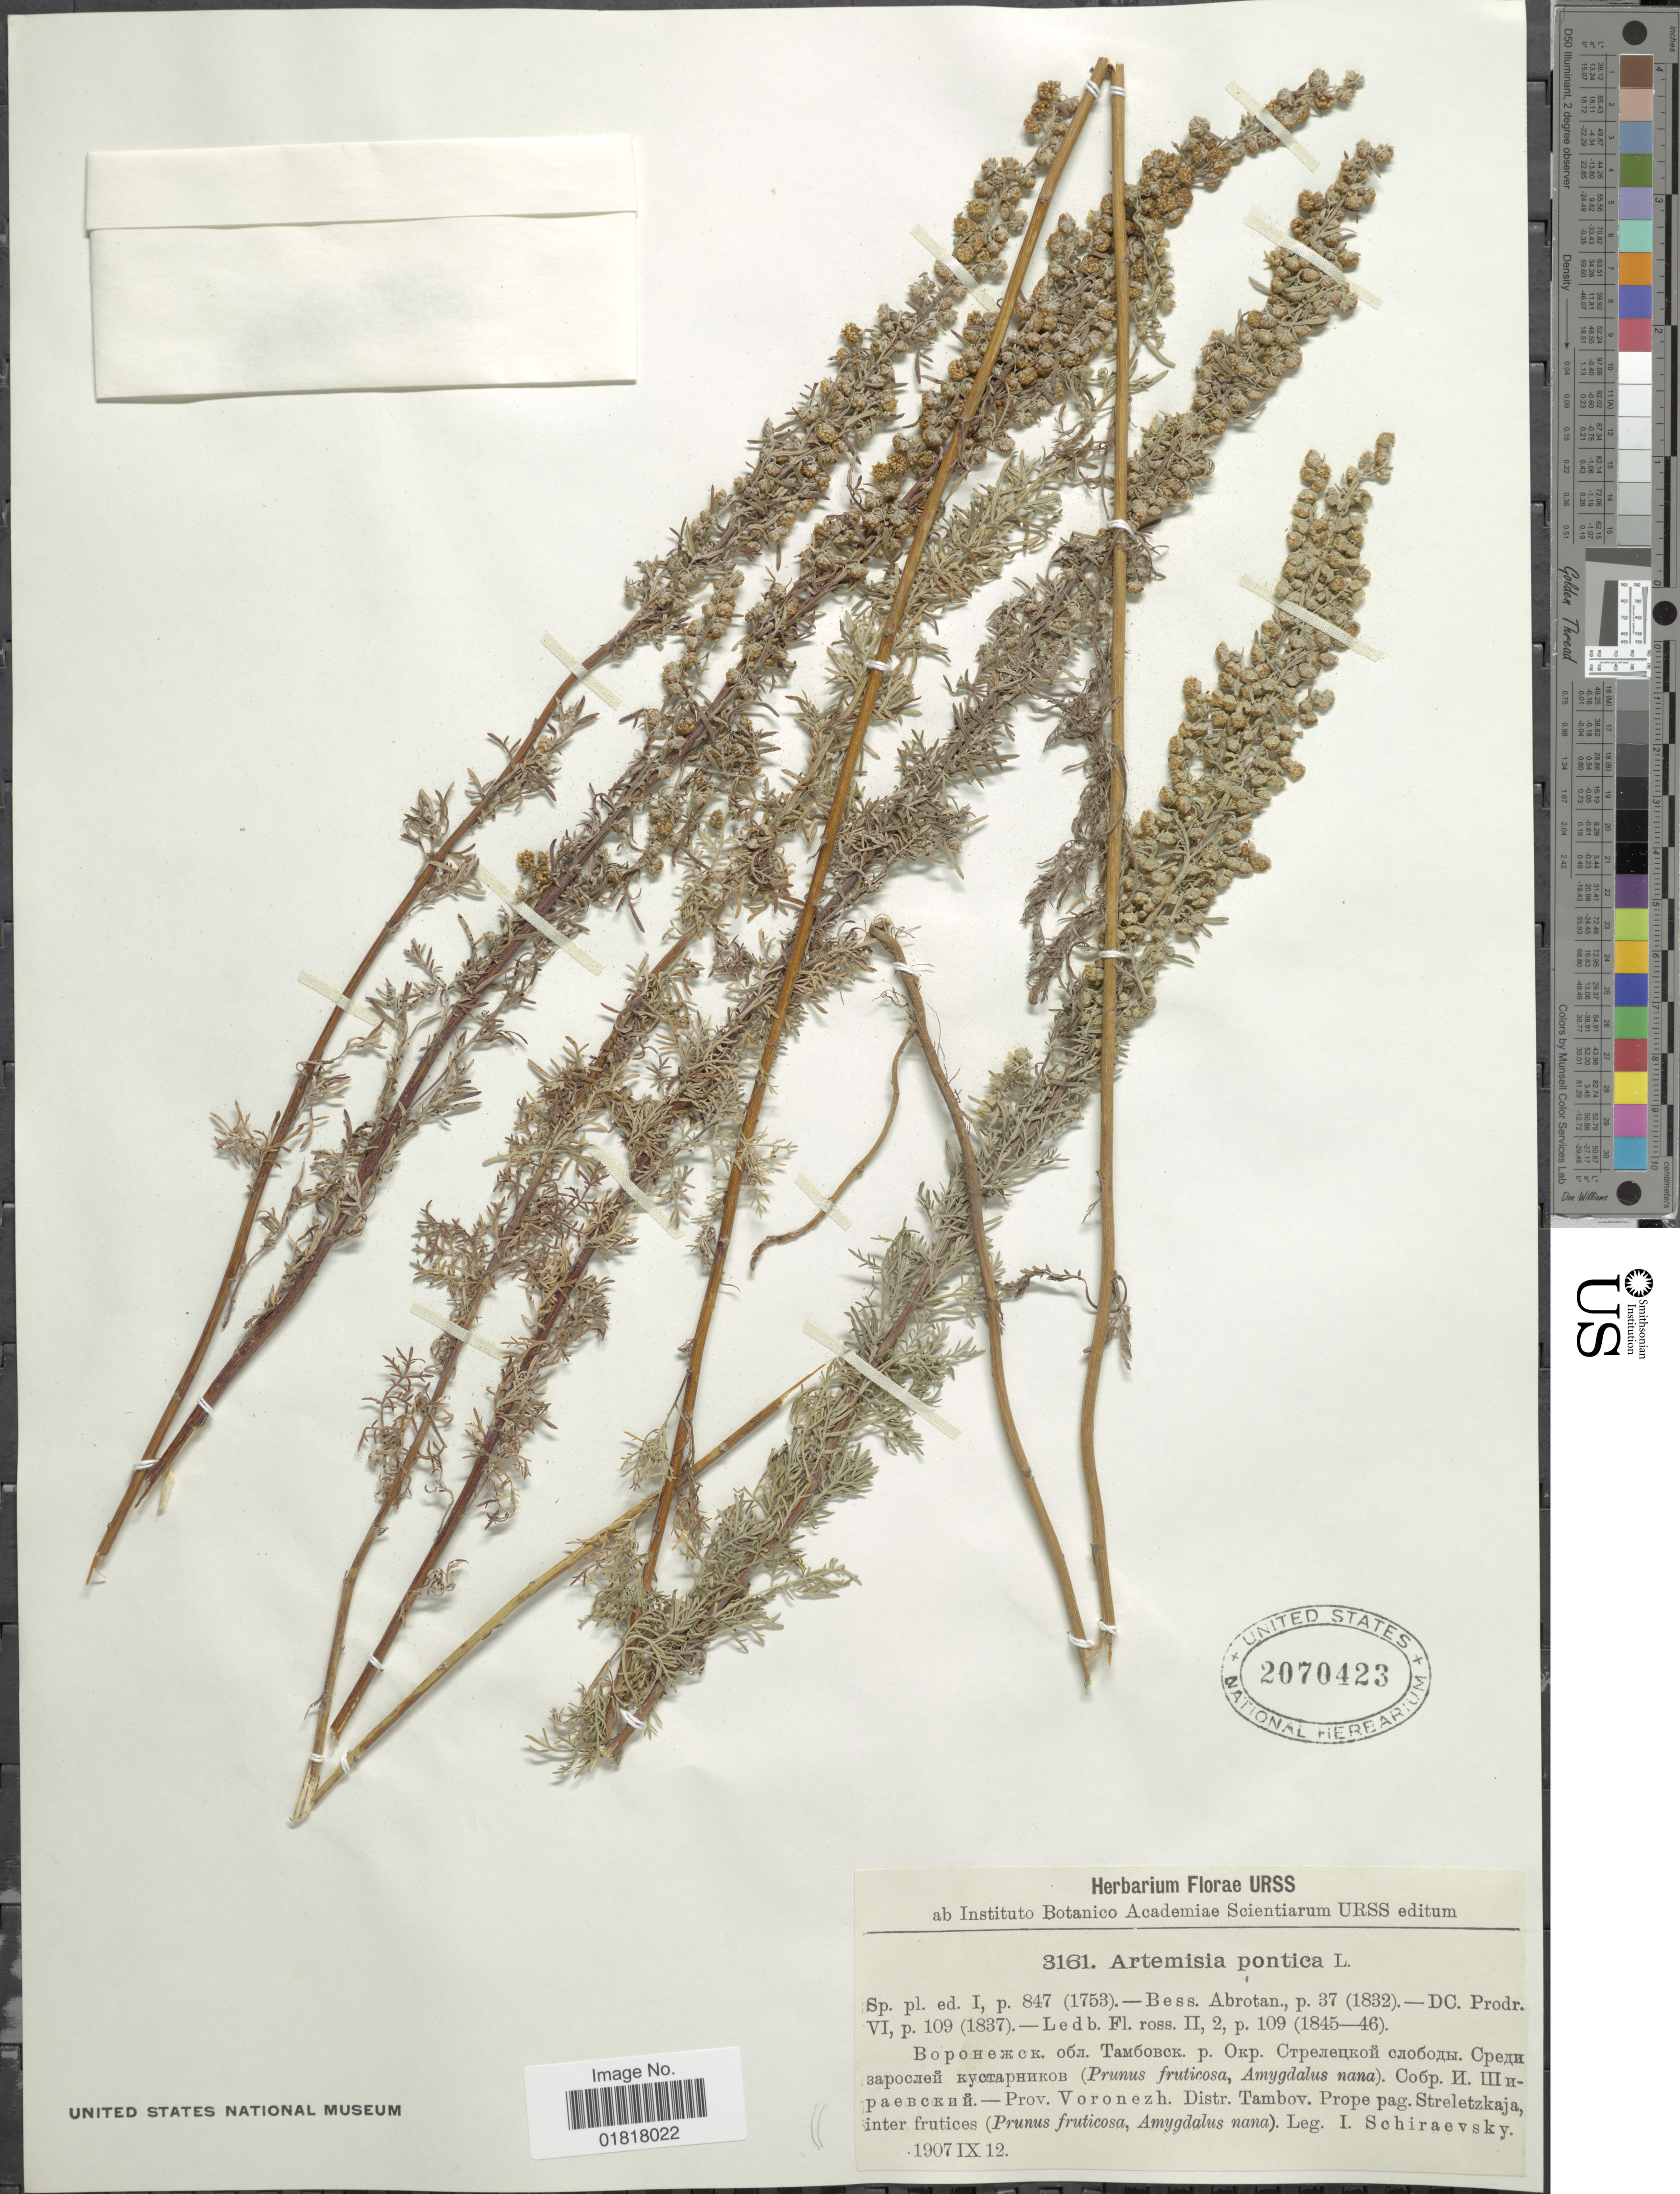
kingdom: Plantae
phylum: Tracheophyta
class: Magnoliopsida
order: Asterales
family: Asteraceae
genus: Artemisia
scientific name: Artemisia pontica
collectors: I. Schiraevsky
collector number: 3161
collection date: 1907-09-12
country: Russian Federation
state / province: Tambov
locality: Prov. Voronezh., Prope pag. Streletzkaja, inter fructices (Prunus fruticosa, Amygdalus nana)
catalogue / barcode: US 2070423